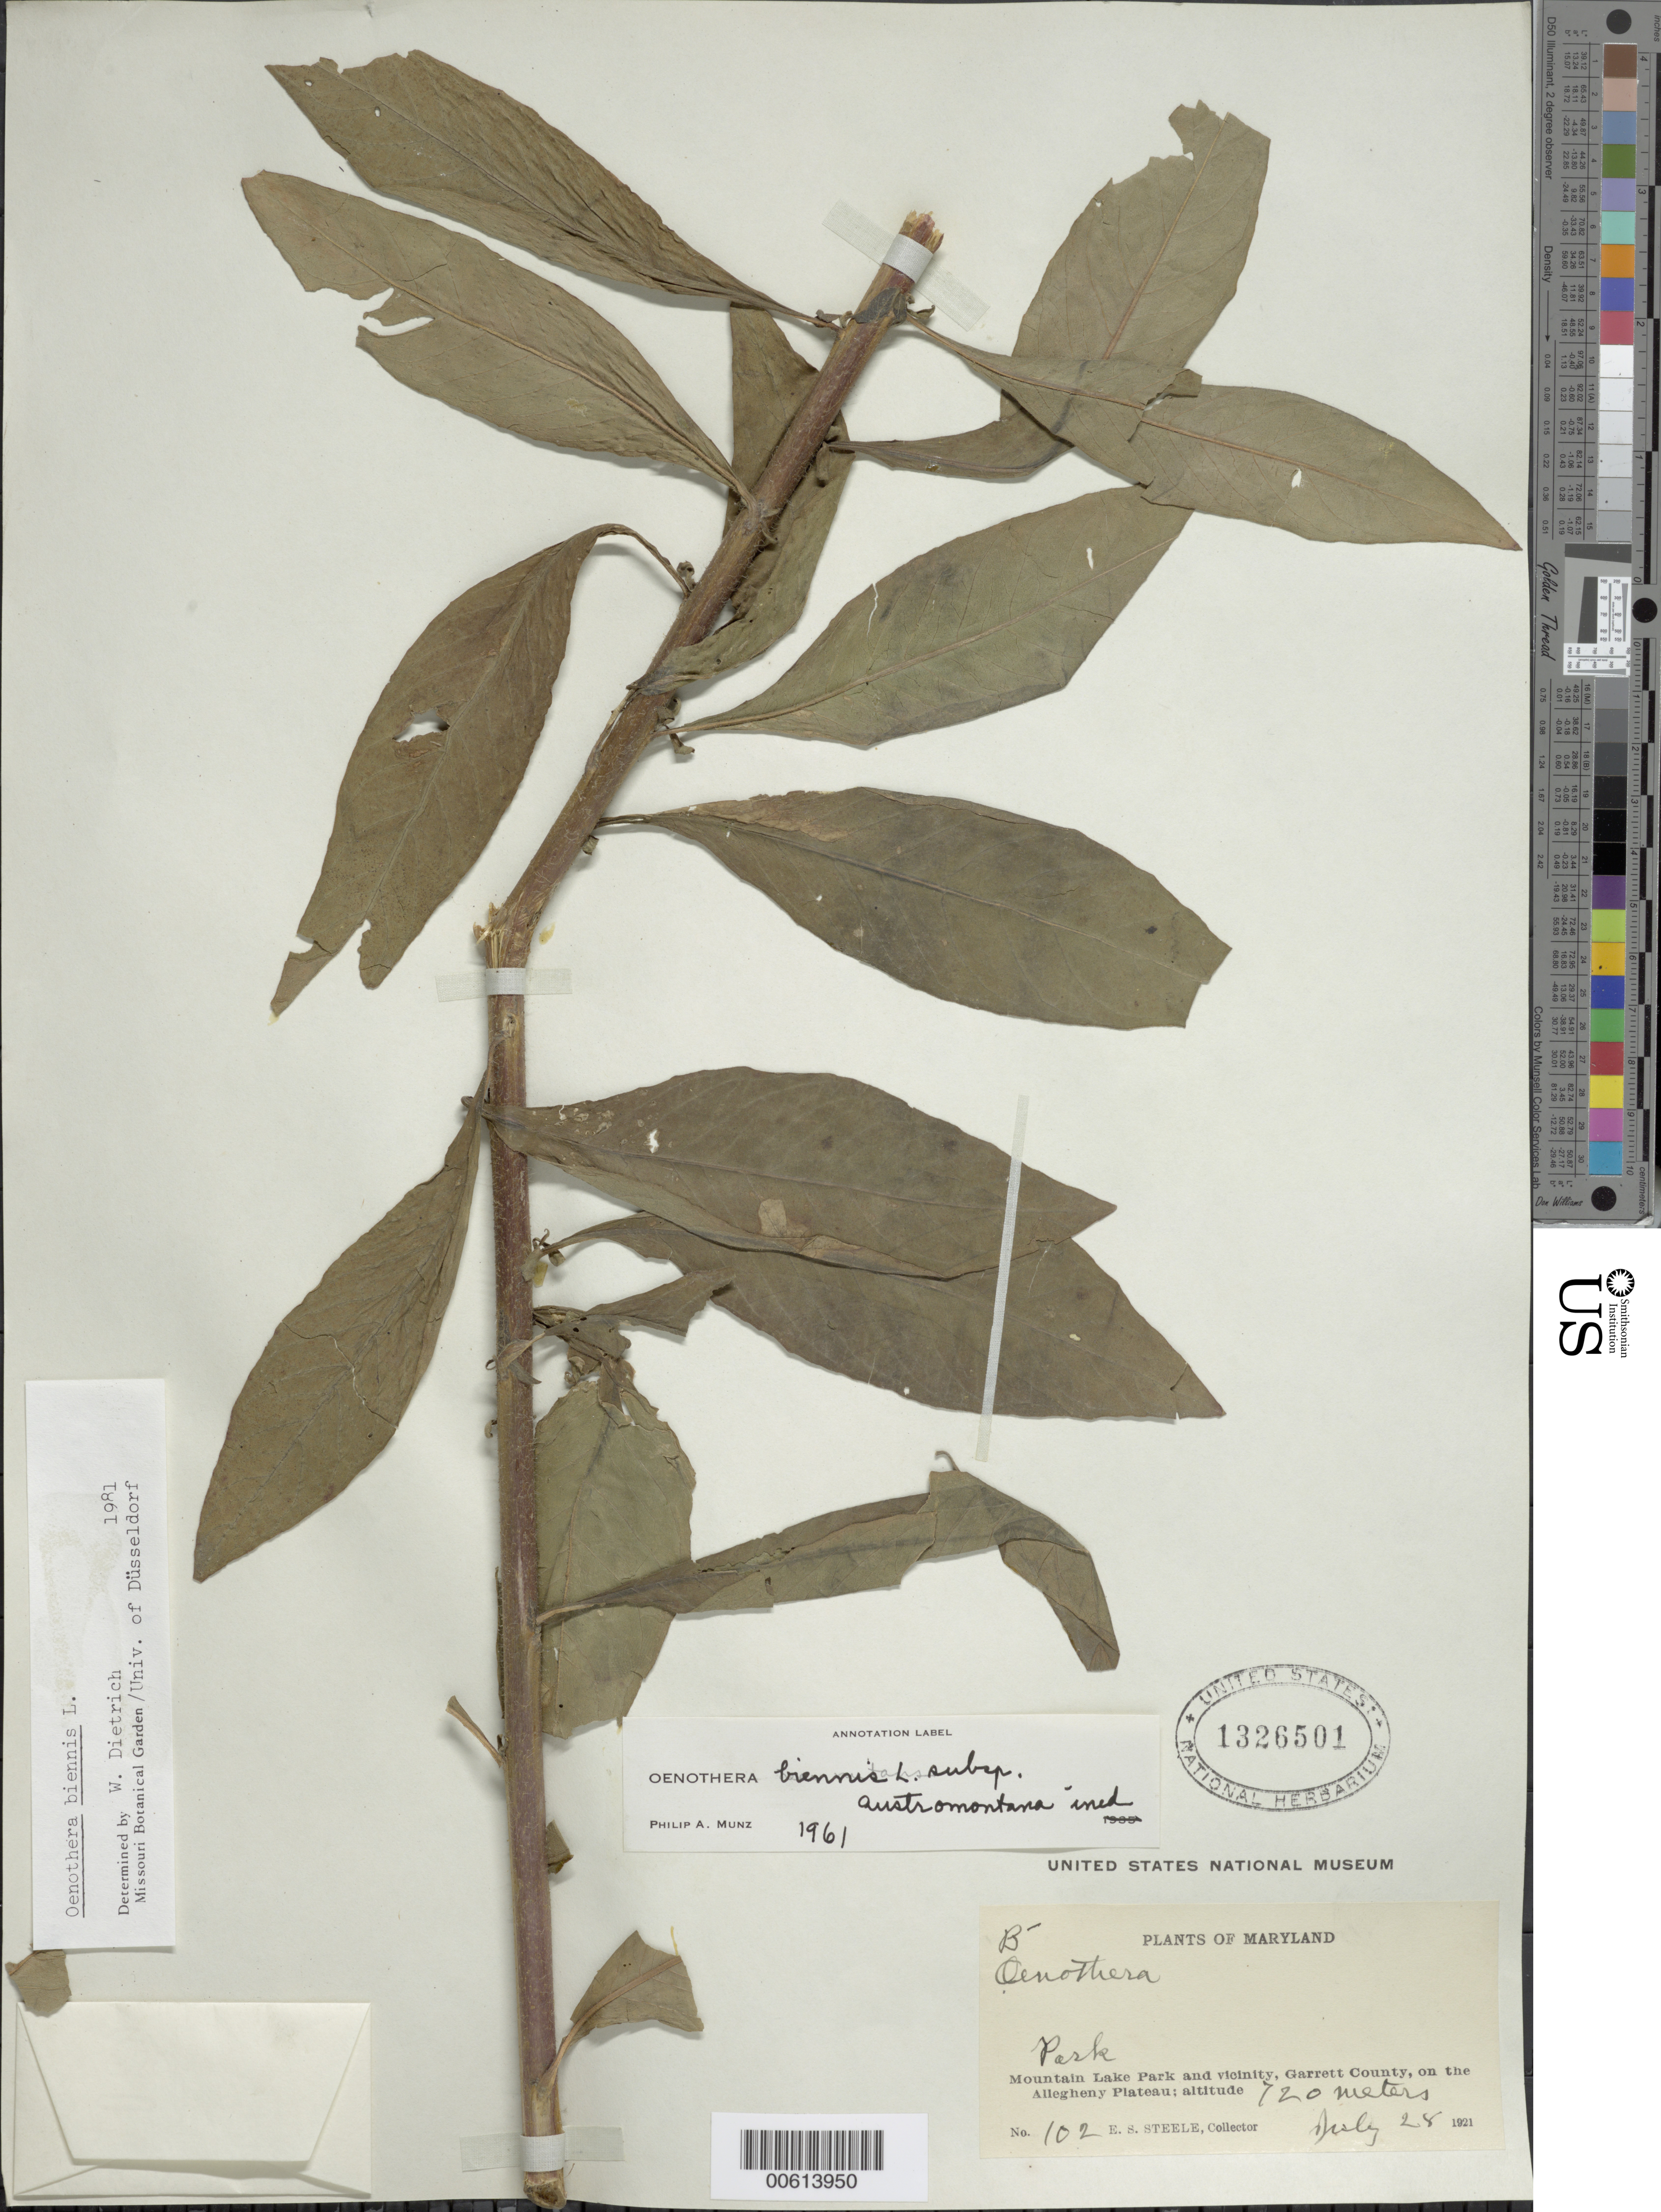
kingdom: Plantae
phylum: Tracheophyta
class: Magnoliopsida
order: Myrtales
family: Onagraceae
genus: Oenothera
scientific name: Oenothera biennis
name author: L.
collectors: E. Steele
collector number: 102B'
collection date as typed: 28 Jul 1921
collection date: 1921-07-28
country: United States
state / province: Maryland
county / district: Garrett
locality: Mountain Lake Park, Allegheny Plateau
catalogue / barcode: US 1326501